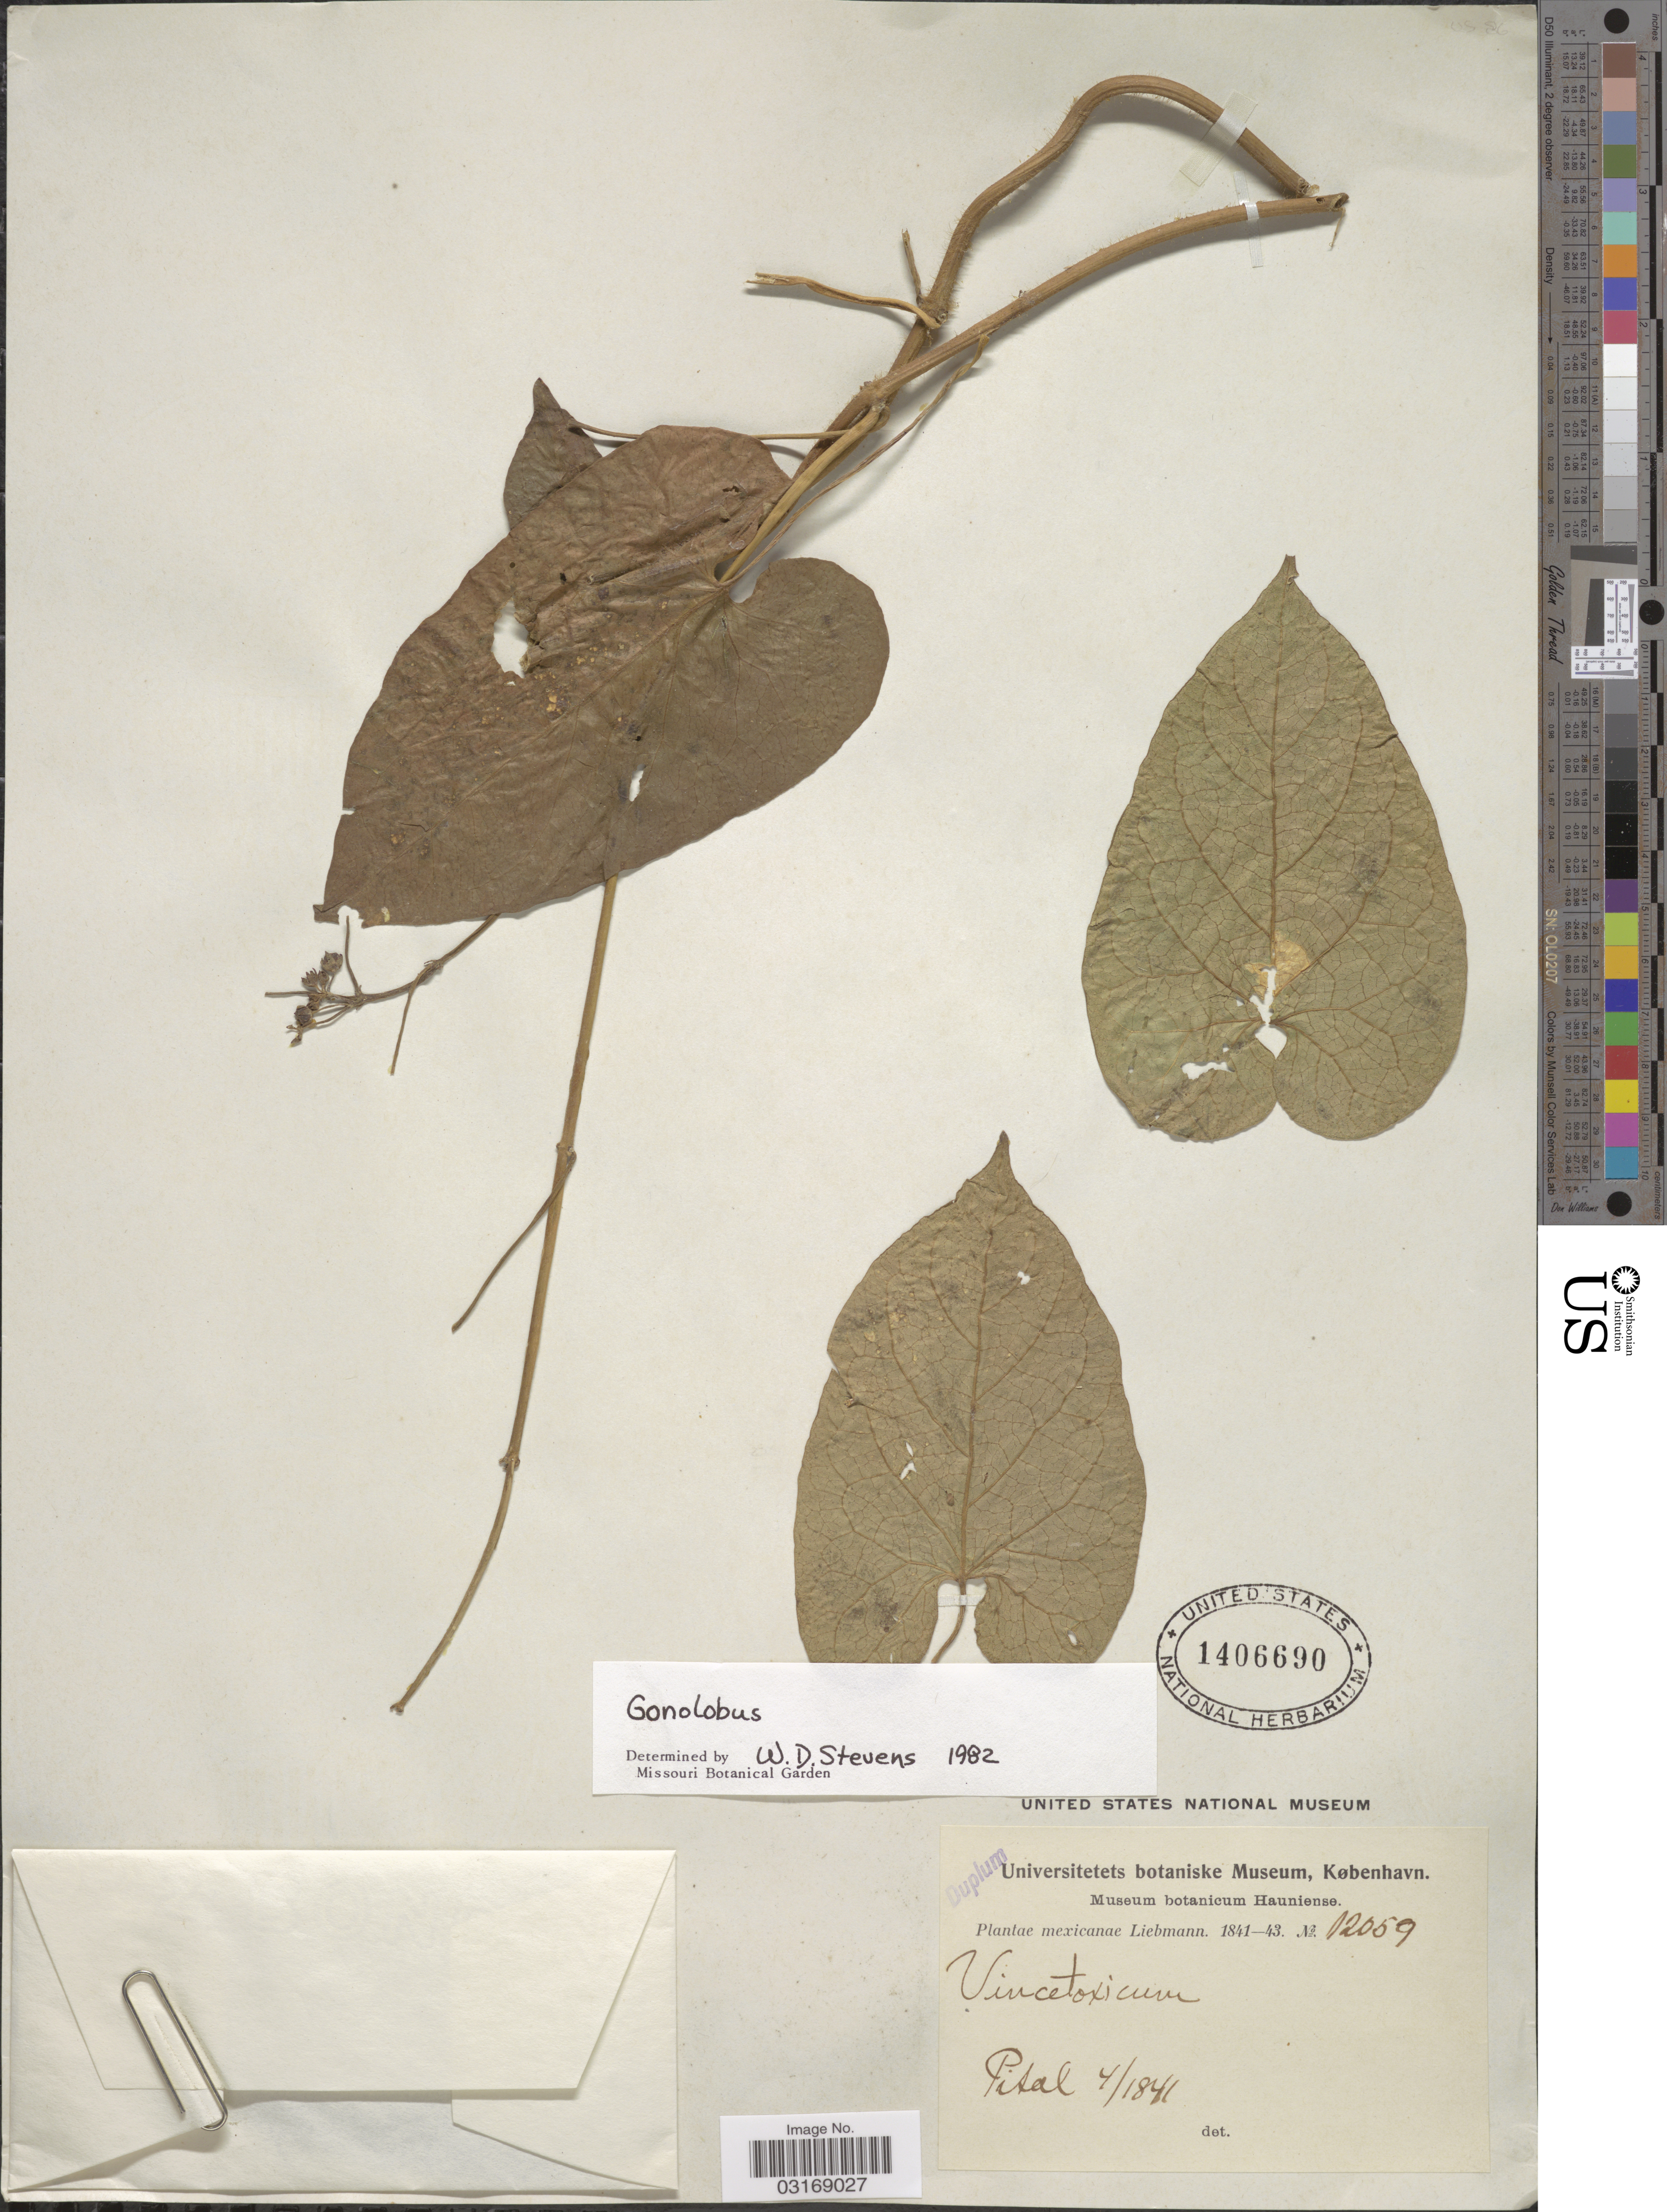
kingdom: Plantae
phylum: Tracheophyta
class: Magnoliopsida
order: Gentianales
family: Apocynaceae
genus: Gonolobus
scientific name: Gonolobus sp.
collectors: Liebmann, --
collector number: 12059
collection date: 1841-04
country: Mexico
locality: Pital.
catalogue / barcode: US 1406690